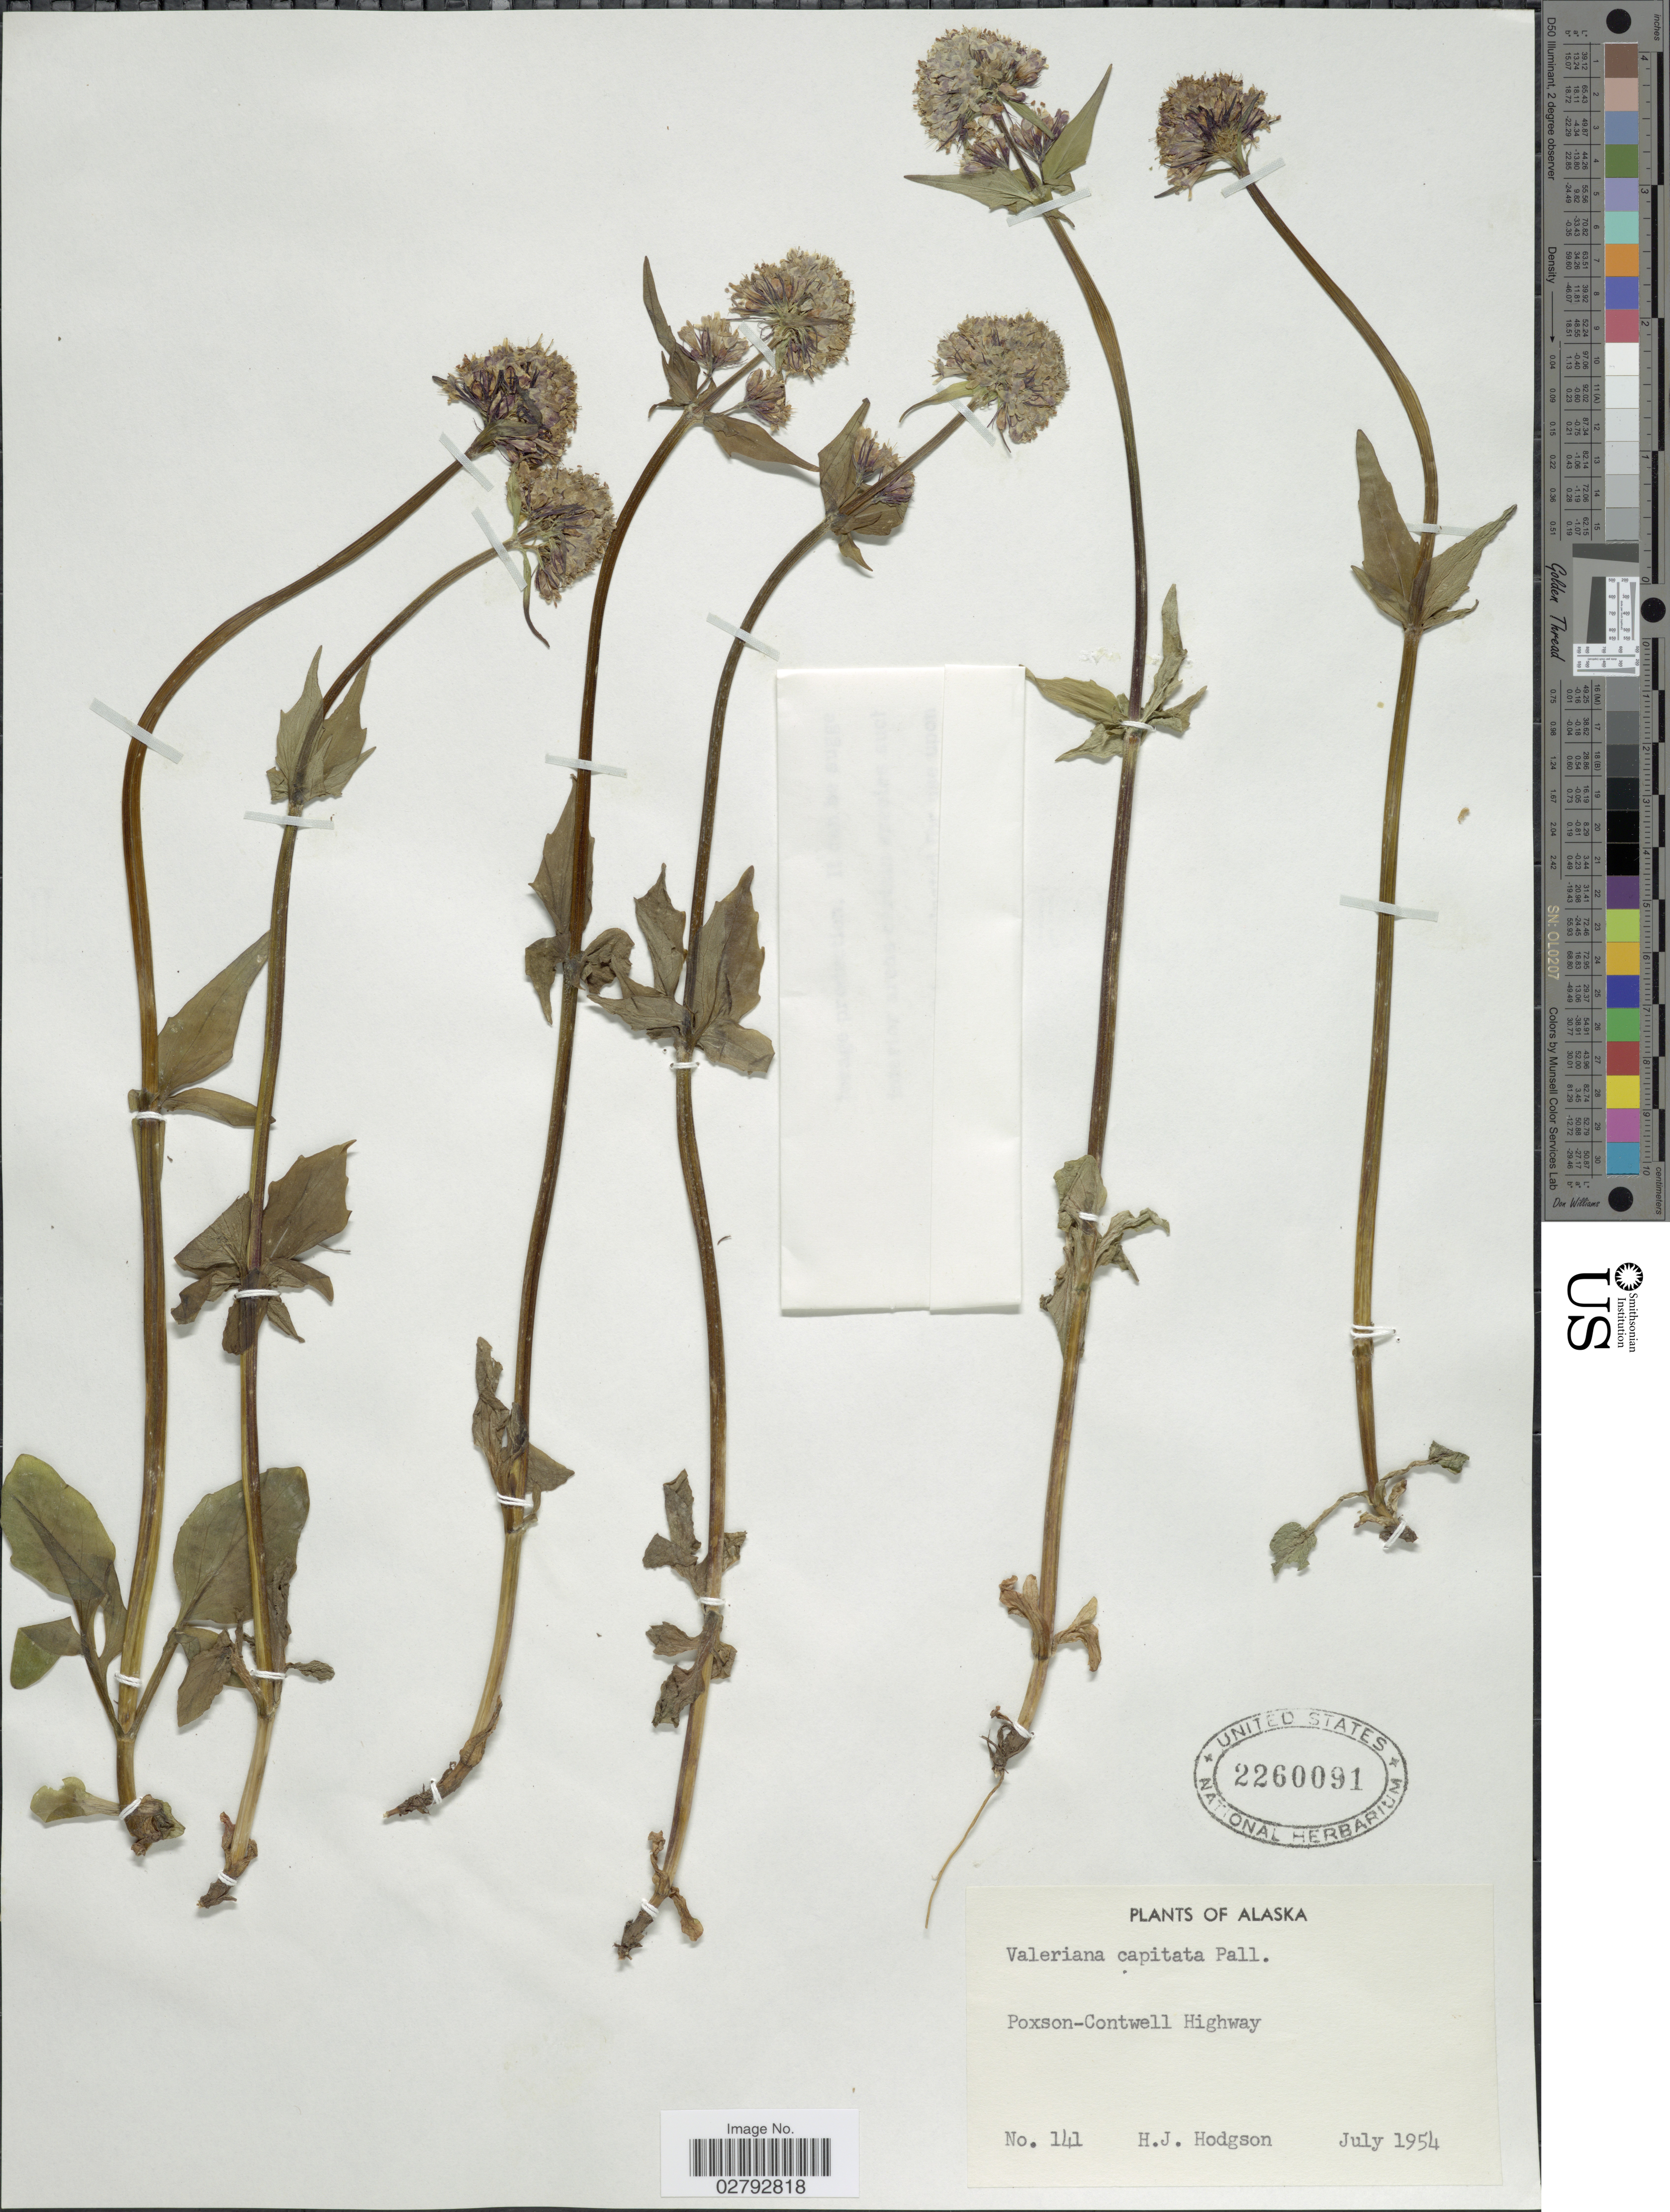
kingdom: Plantae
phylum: Tracheophyta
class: Magnoliopsida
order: Dipsacales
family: Caprifoliaceae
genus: Valeriana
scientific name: Valeriana capitata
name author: Link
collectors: H. J. Hodgson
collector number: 141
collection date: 1954-07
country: United States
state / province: Alaska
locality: Poxson-Contwell Highway.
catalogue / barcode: US 2260091